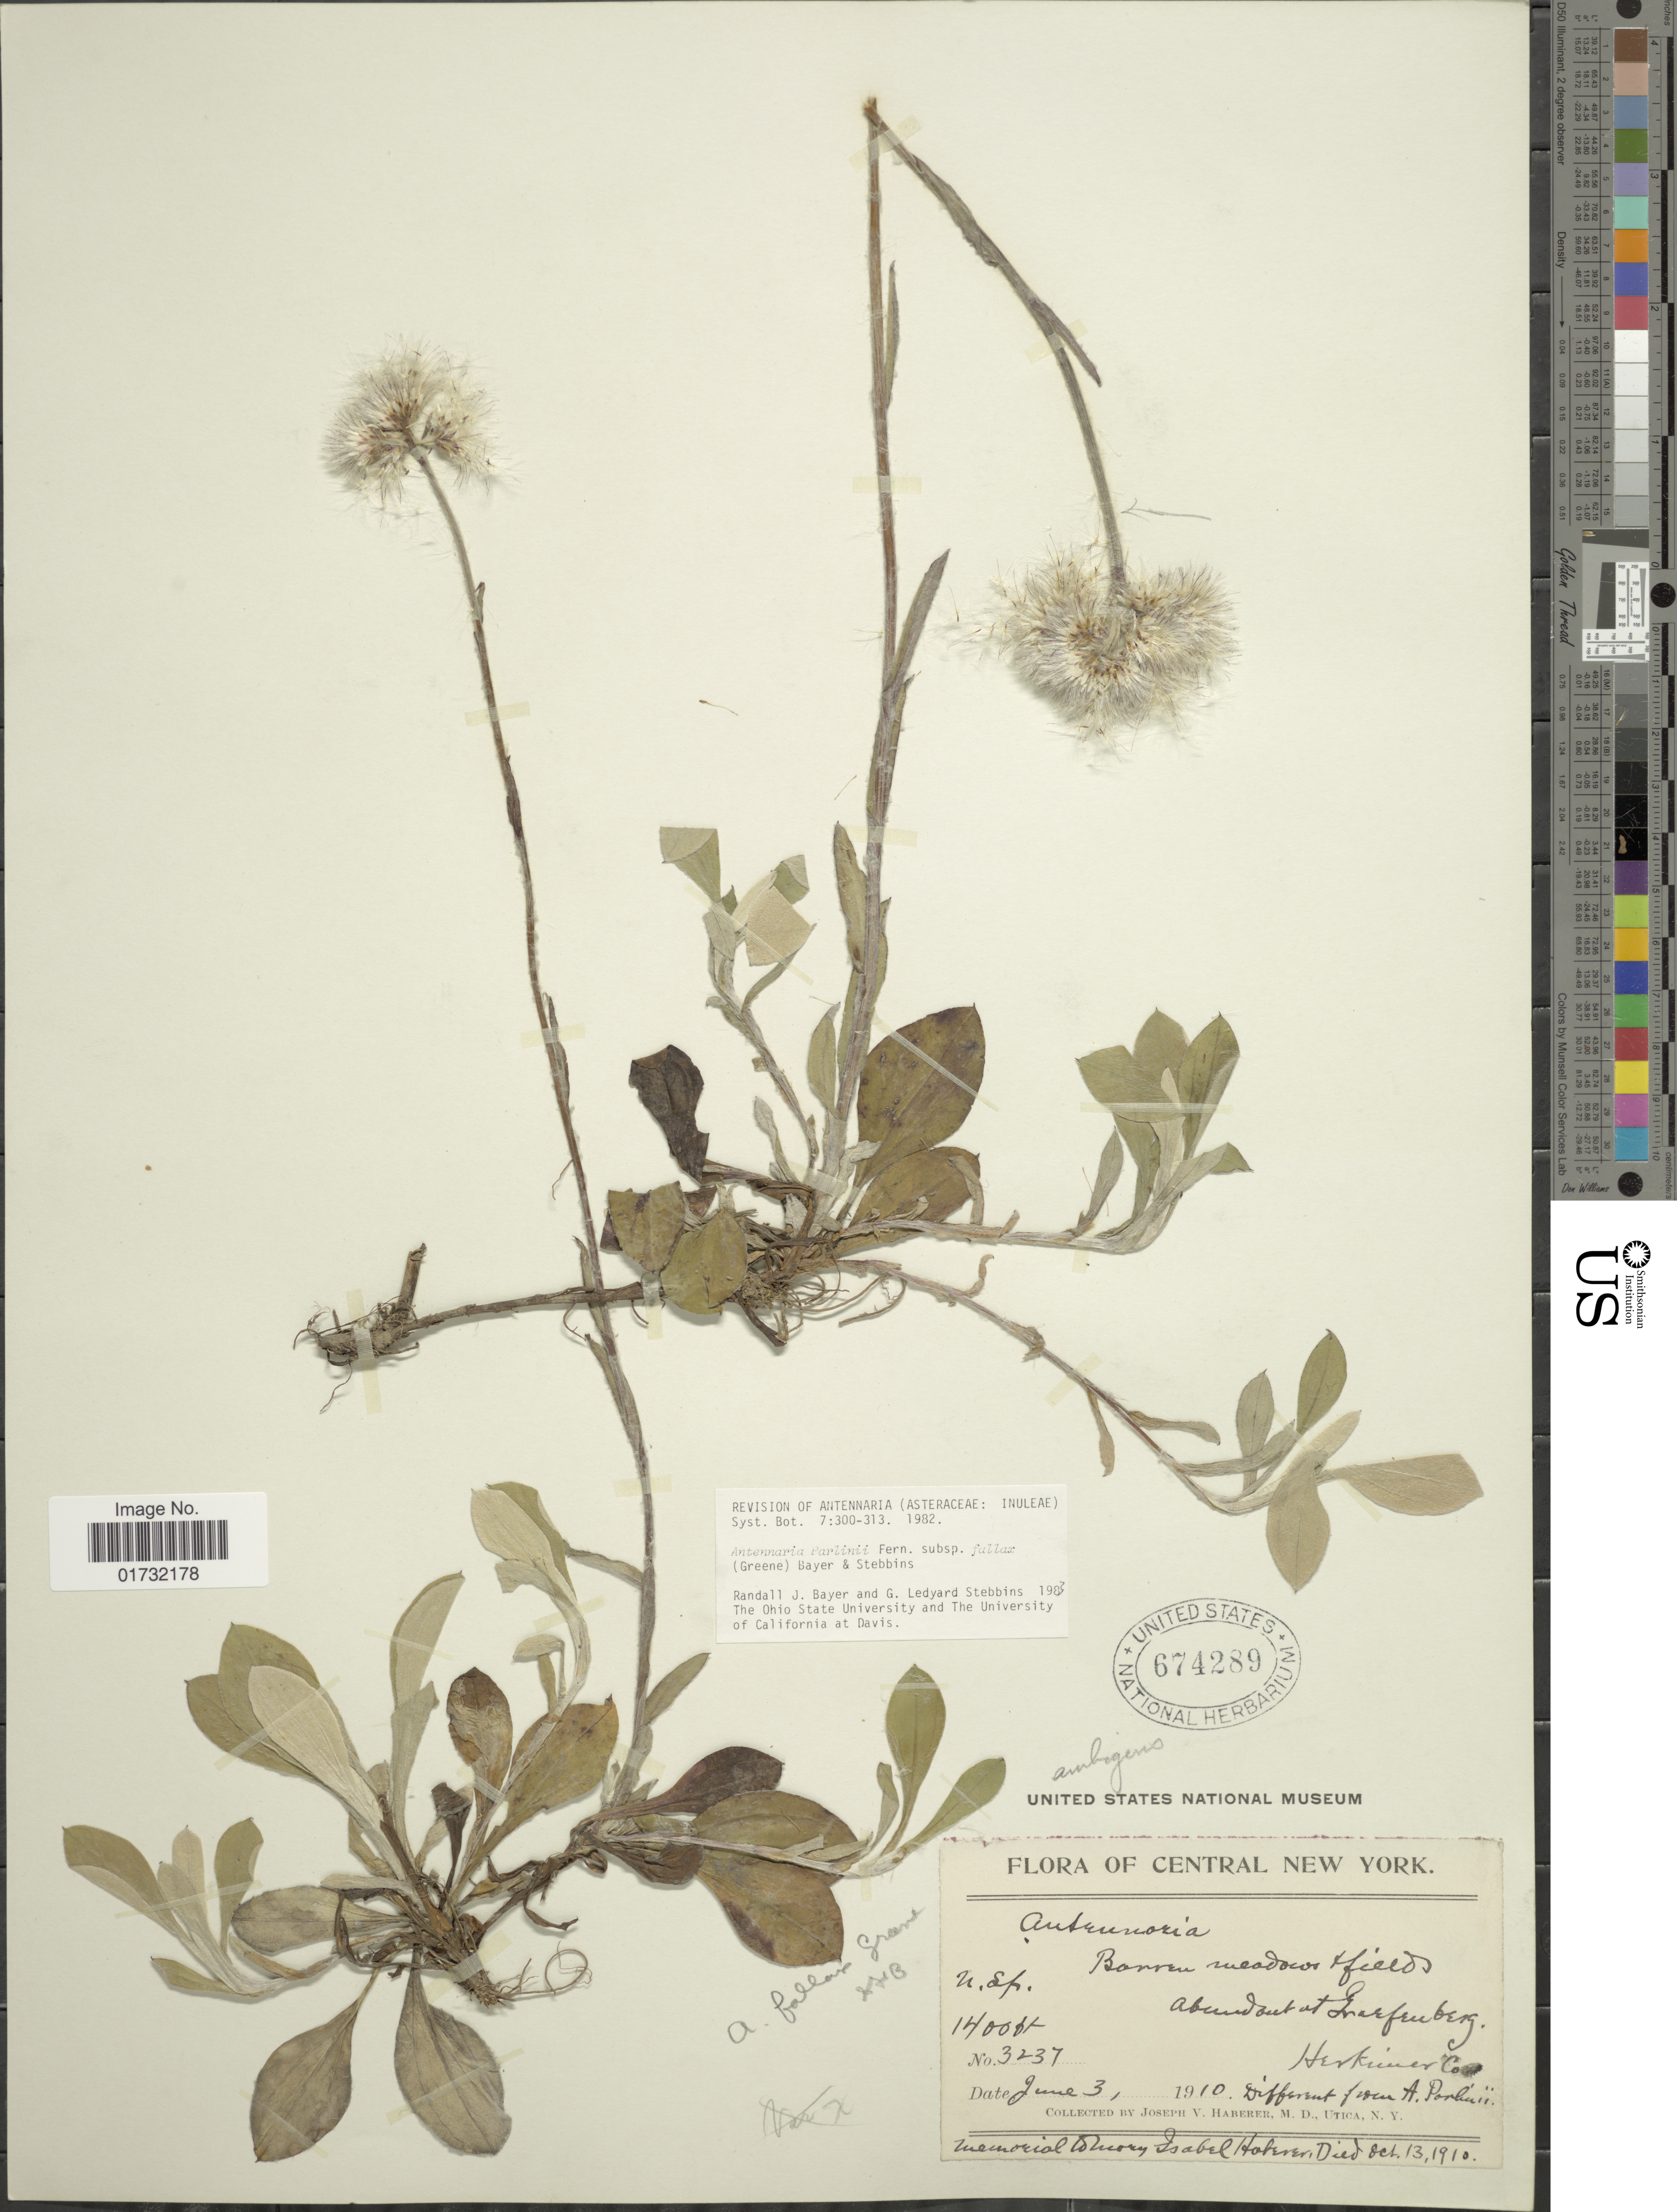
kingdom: Plantae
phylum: Tracheophyta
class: Magnoliopsida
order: Asterales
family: Asteraceae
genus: Antennaria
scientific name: Antennaria parlinii subsp. fallax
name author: (Greene) R.J. Bayer & Stebbins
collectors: J. V. Haberer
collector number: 3237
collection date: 1910-06-03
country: United States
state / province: New York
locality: Central New York. at Graefenberg. Herkimer Co.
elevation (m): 427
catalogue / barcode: US 674289